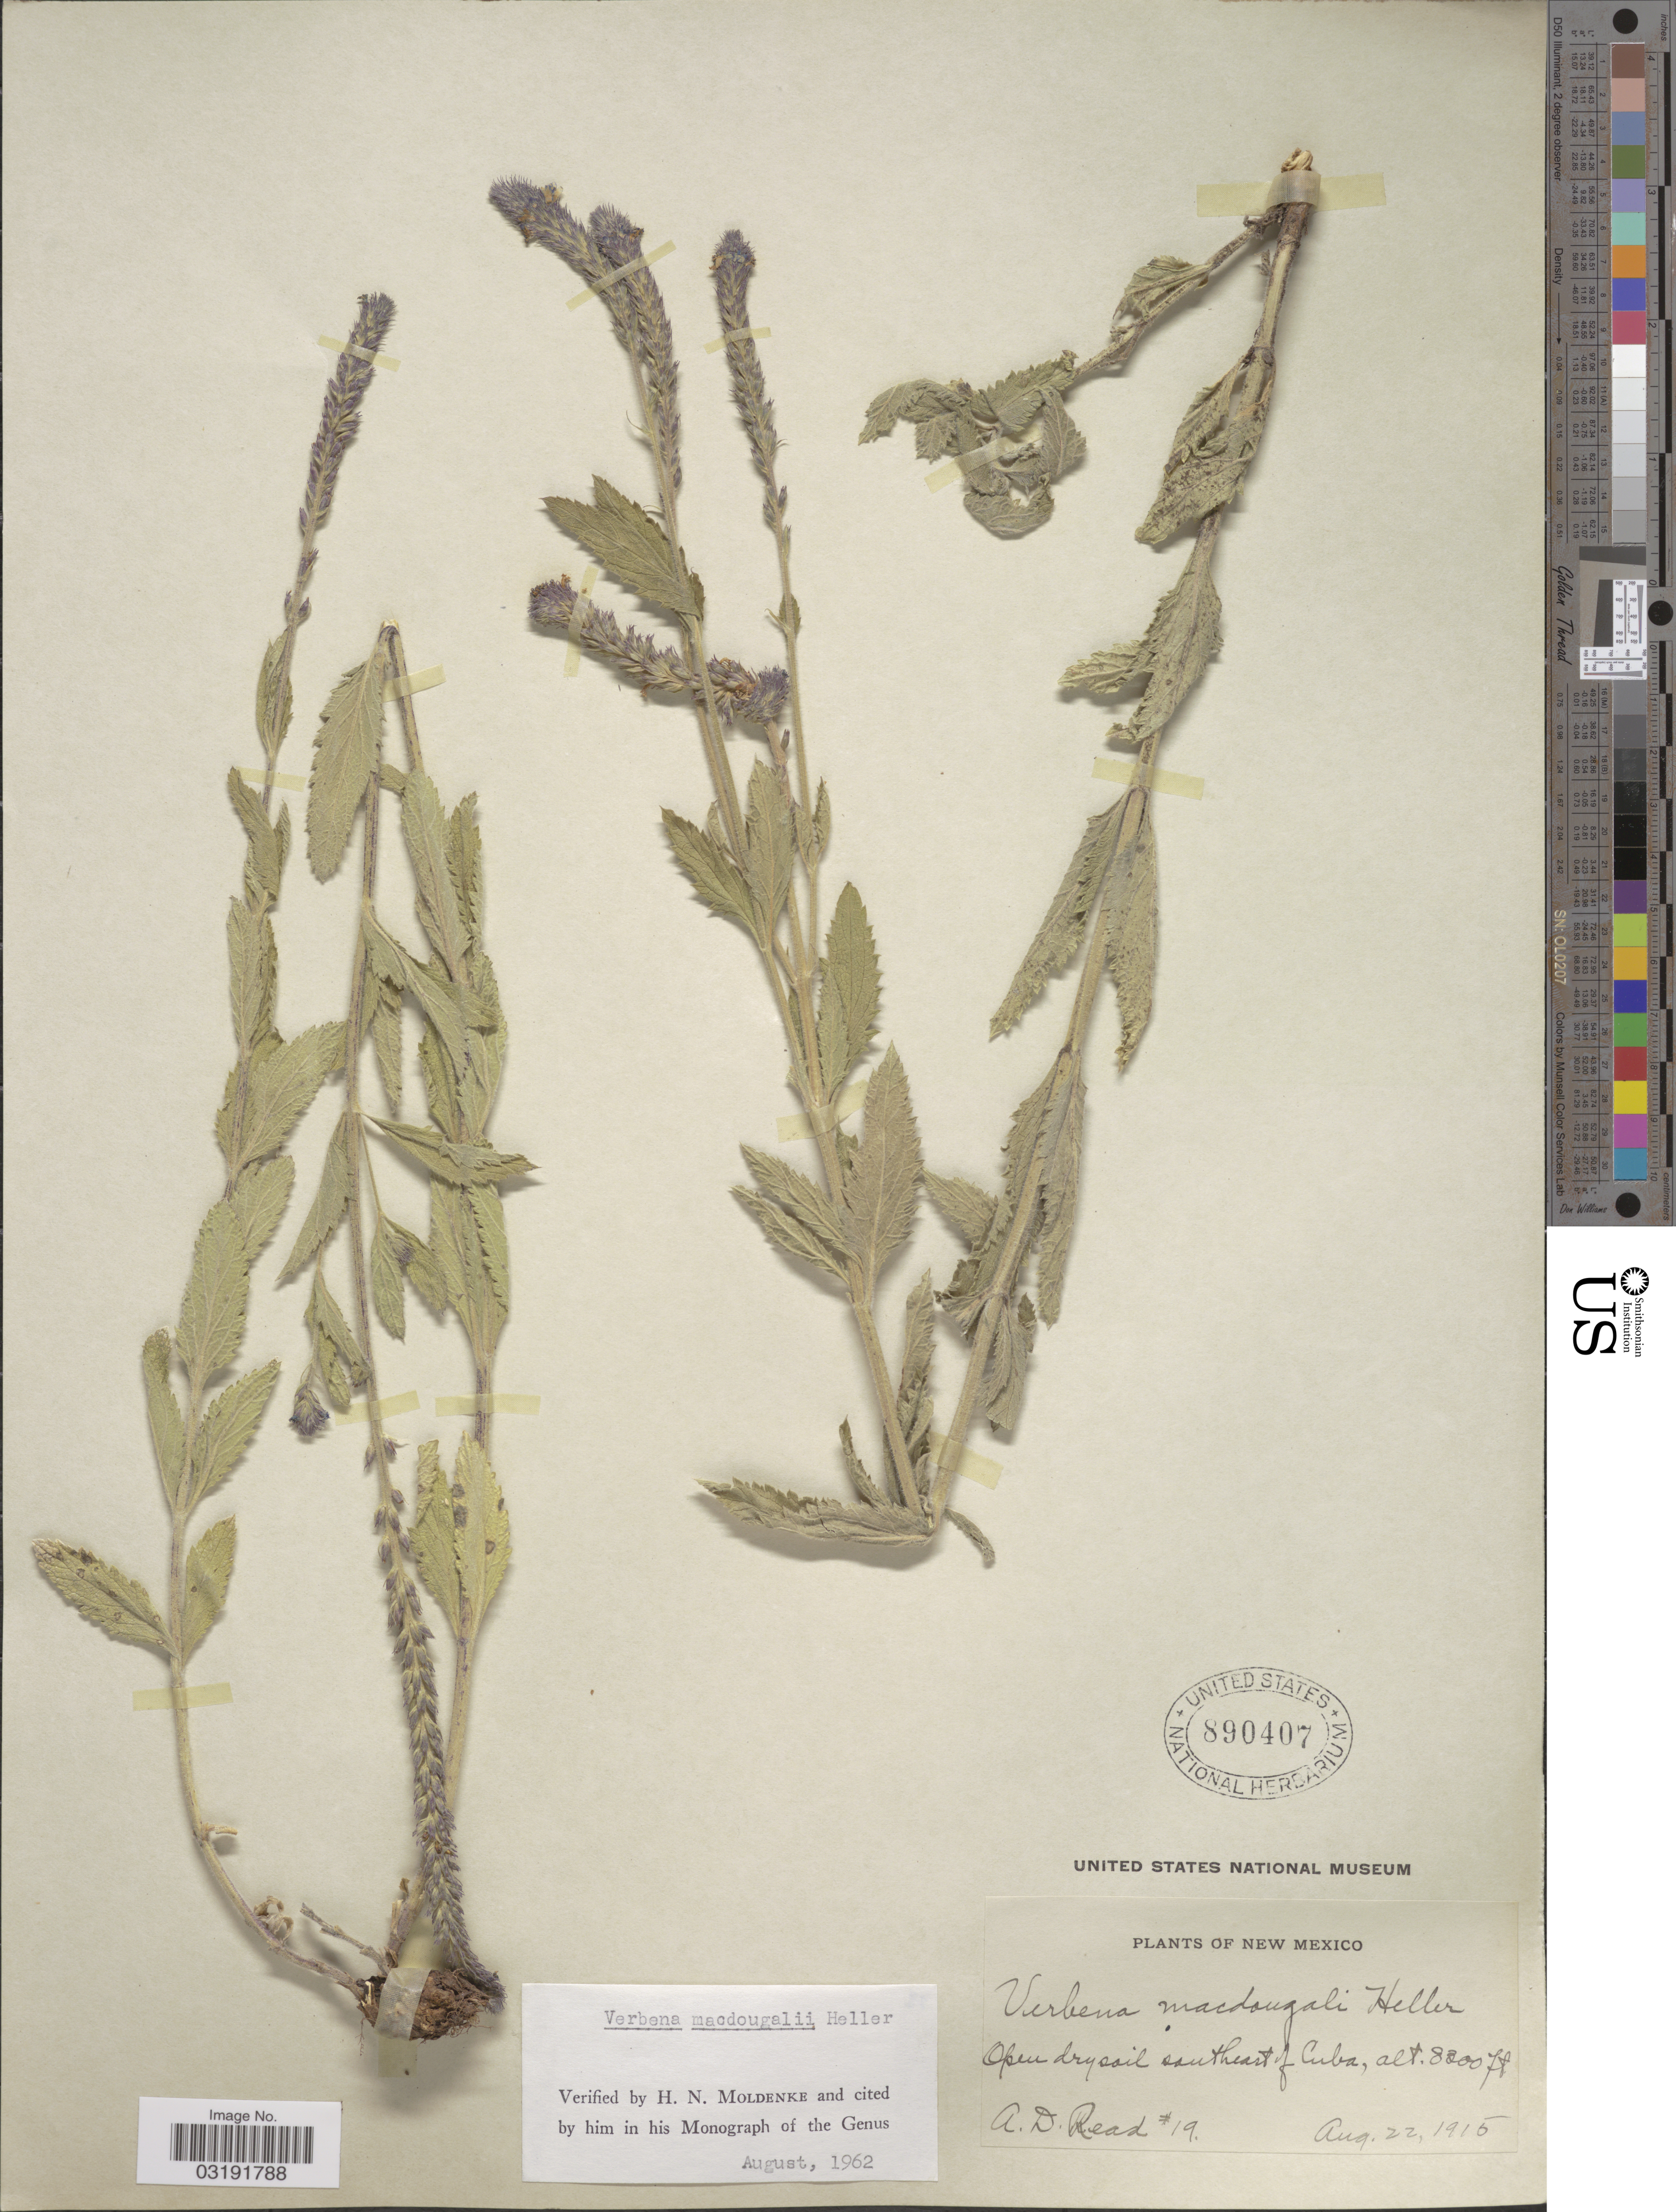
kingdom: Plantae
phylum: Tracheophyta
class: Magnoliopsida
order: Lamiales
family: Verbenaceae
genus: Verbena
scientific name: Verbena macdougalii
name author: A. Heller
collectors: A. D. Read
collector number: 19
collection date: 1915-08-22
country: United States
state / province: New Mexico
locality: Open dry soil southeast of Cuba.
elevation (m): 2530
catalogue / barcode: US 890407